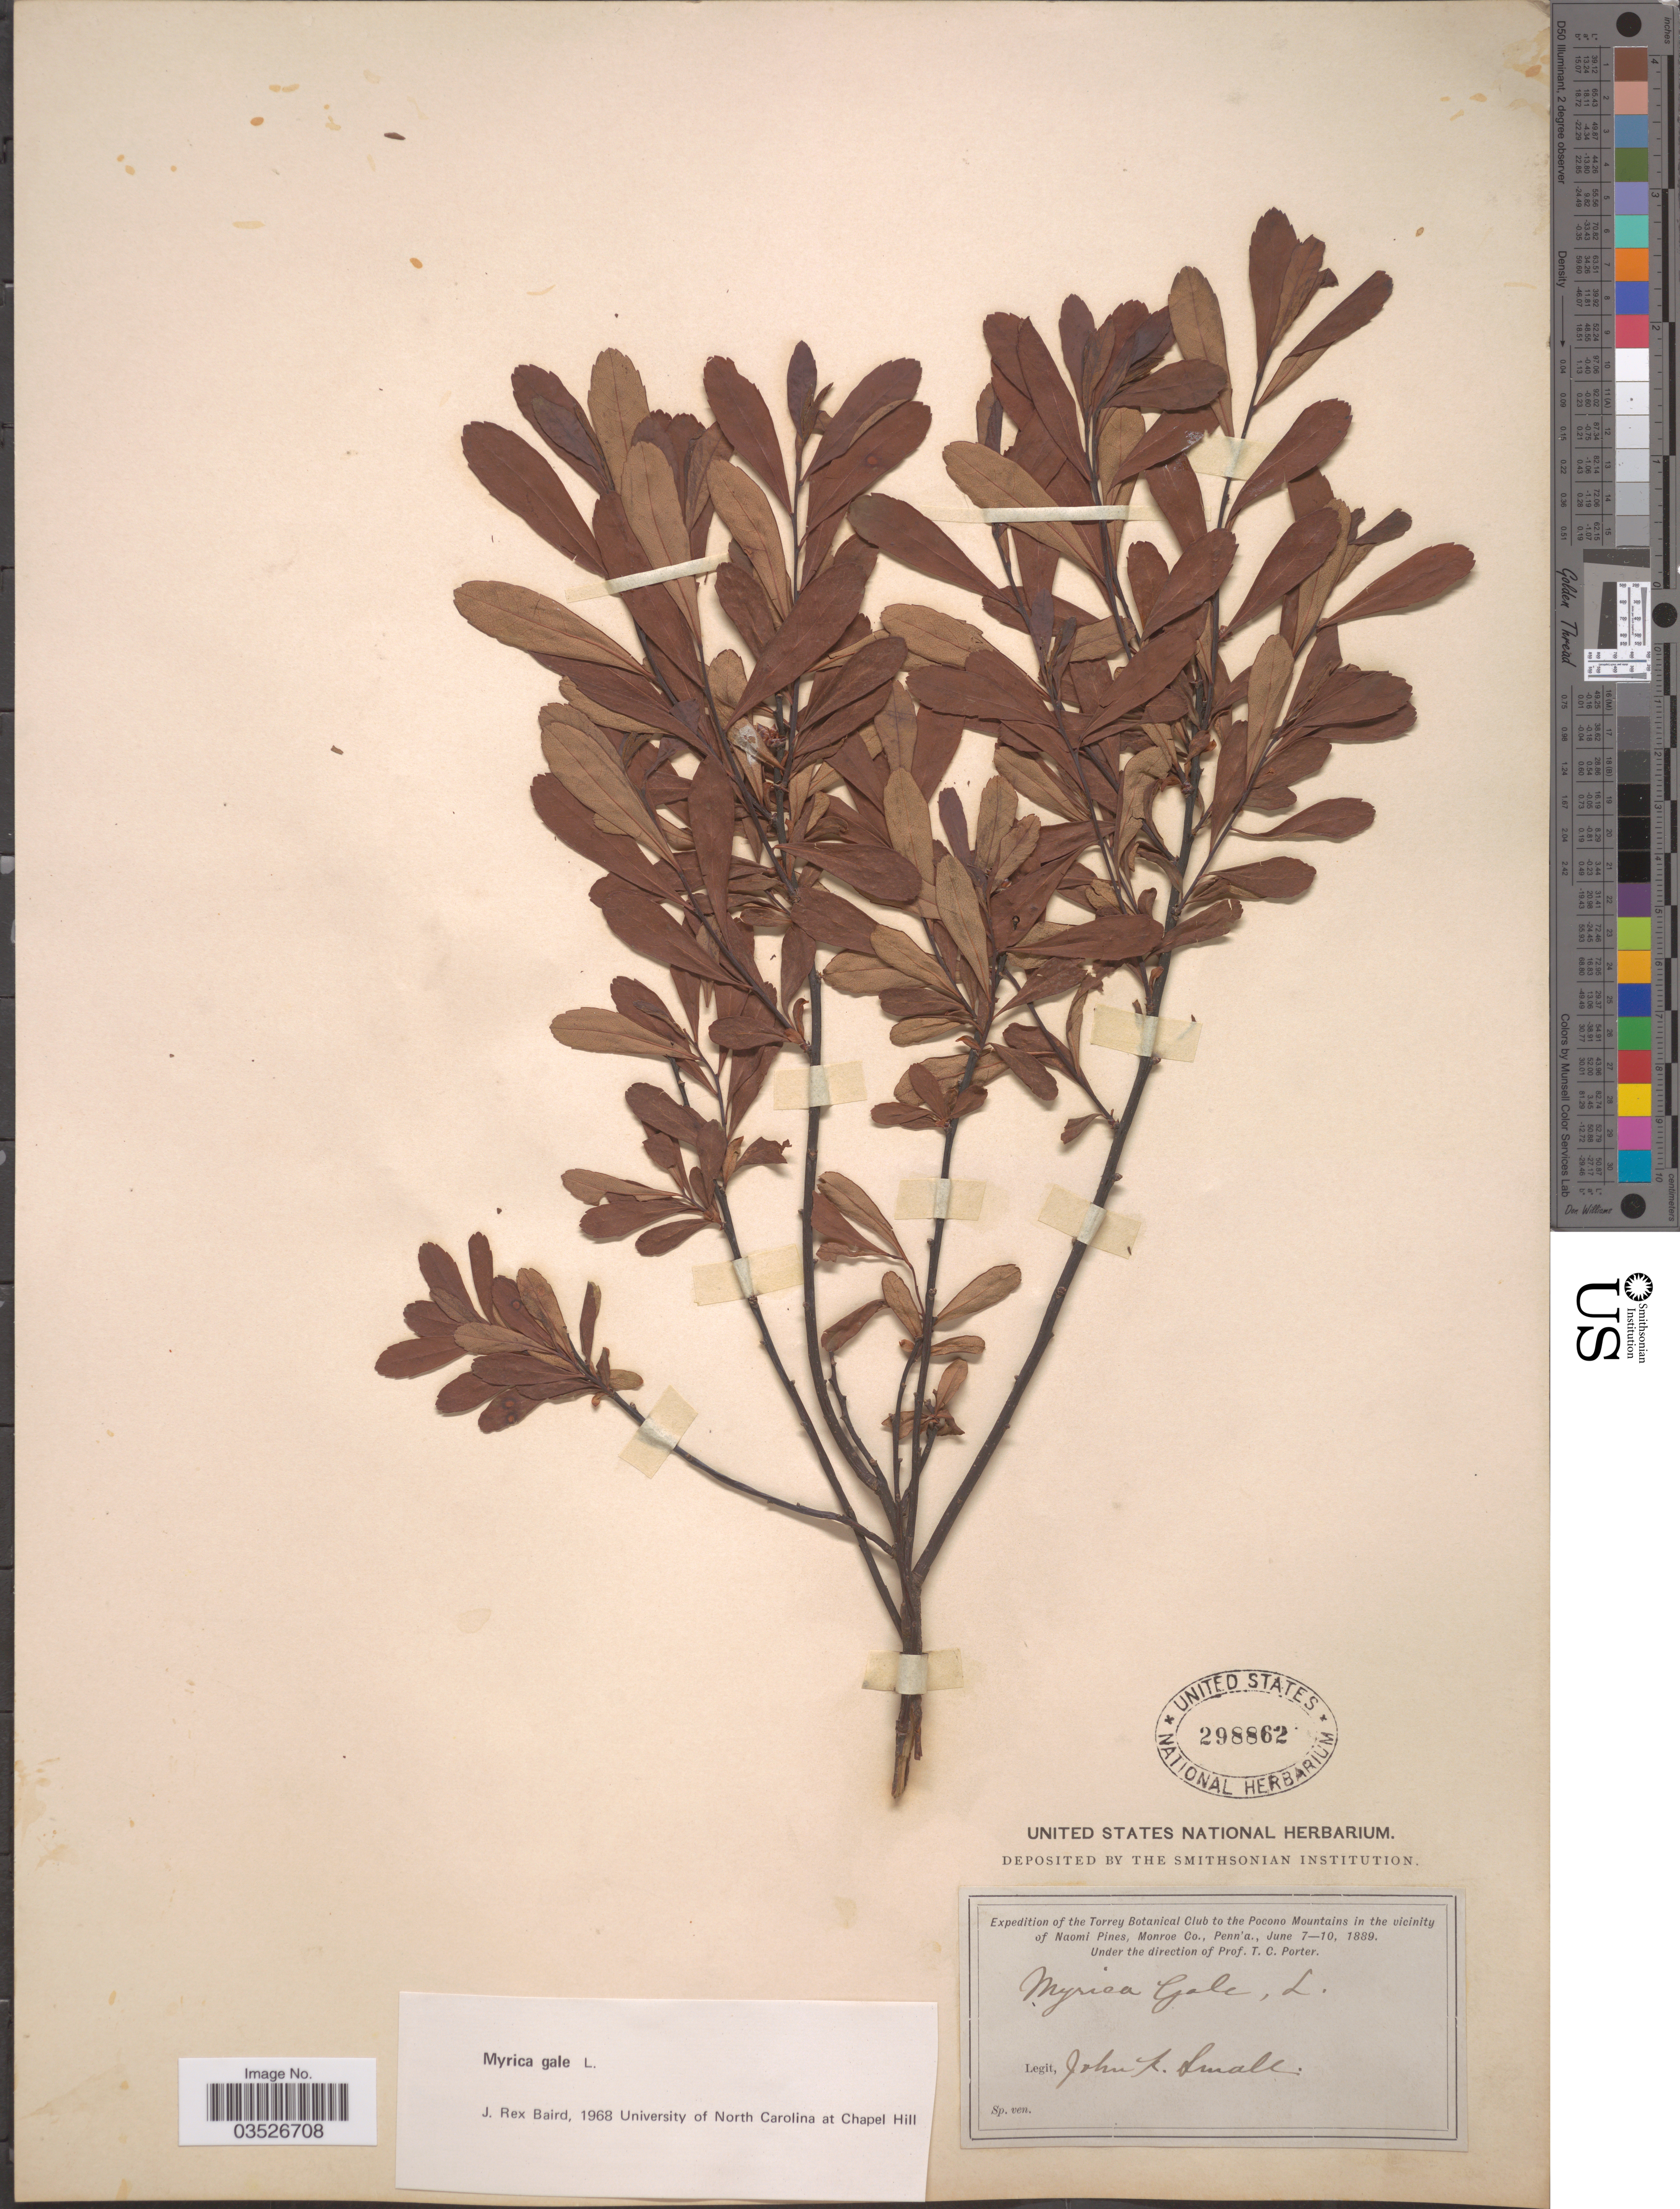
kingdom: Plantae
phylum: Tracheophyta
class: Magnoliopsida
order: Fagales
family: Myricaceae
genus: Myrica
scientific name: Myrica gale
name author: L.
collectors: J. K. Small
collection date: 1889-06-07/1889-06-10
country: United States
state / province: Pennsylvania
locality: The Pocono Mountains in the vicinity of Naomi Pines, Monroe Co.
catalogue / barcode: US 298862